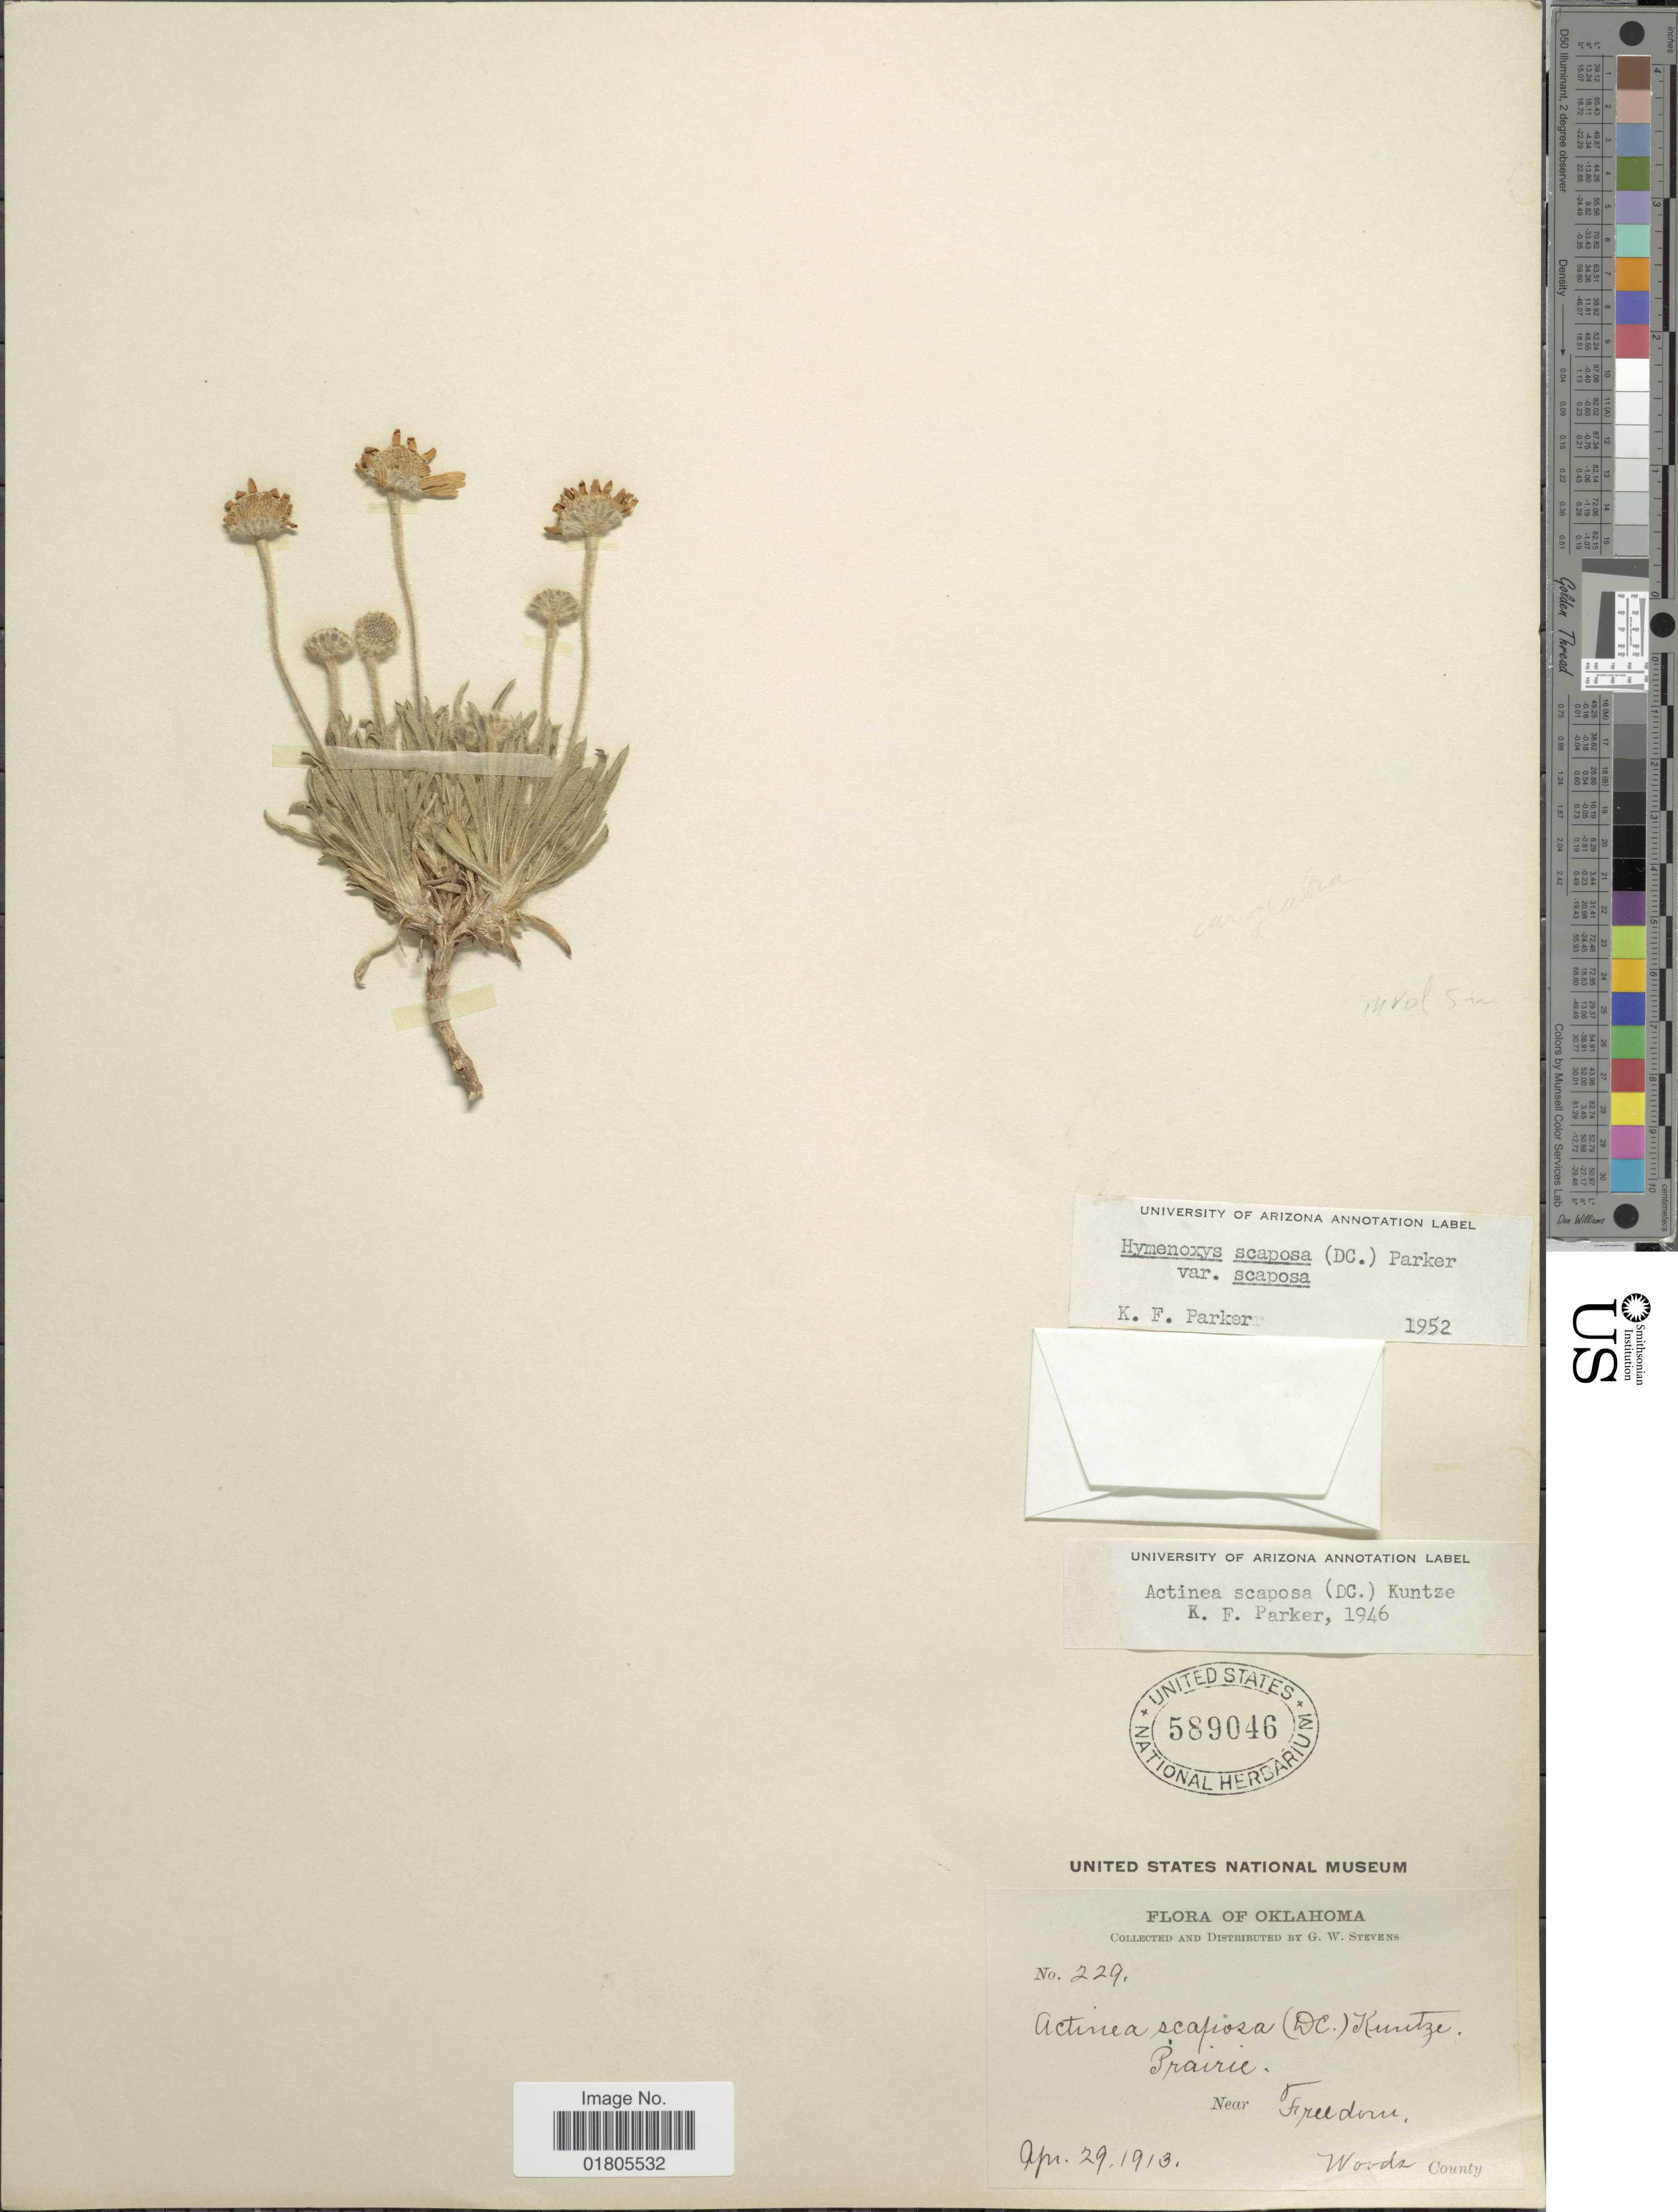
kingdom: Plantae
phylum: Tracheophyta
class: Magnoliopsida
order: Asterales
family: Asteraceae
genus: Actinea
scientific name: Actinea scaposa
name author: (DC.) Kuntze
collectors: G. W. Stevens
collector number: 229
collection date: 1913-04-29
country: United States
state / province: Oklahoma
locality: Prairie, Near Freedom. Woods County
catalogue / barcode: US 589046